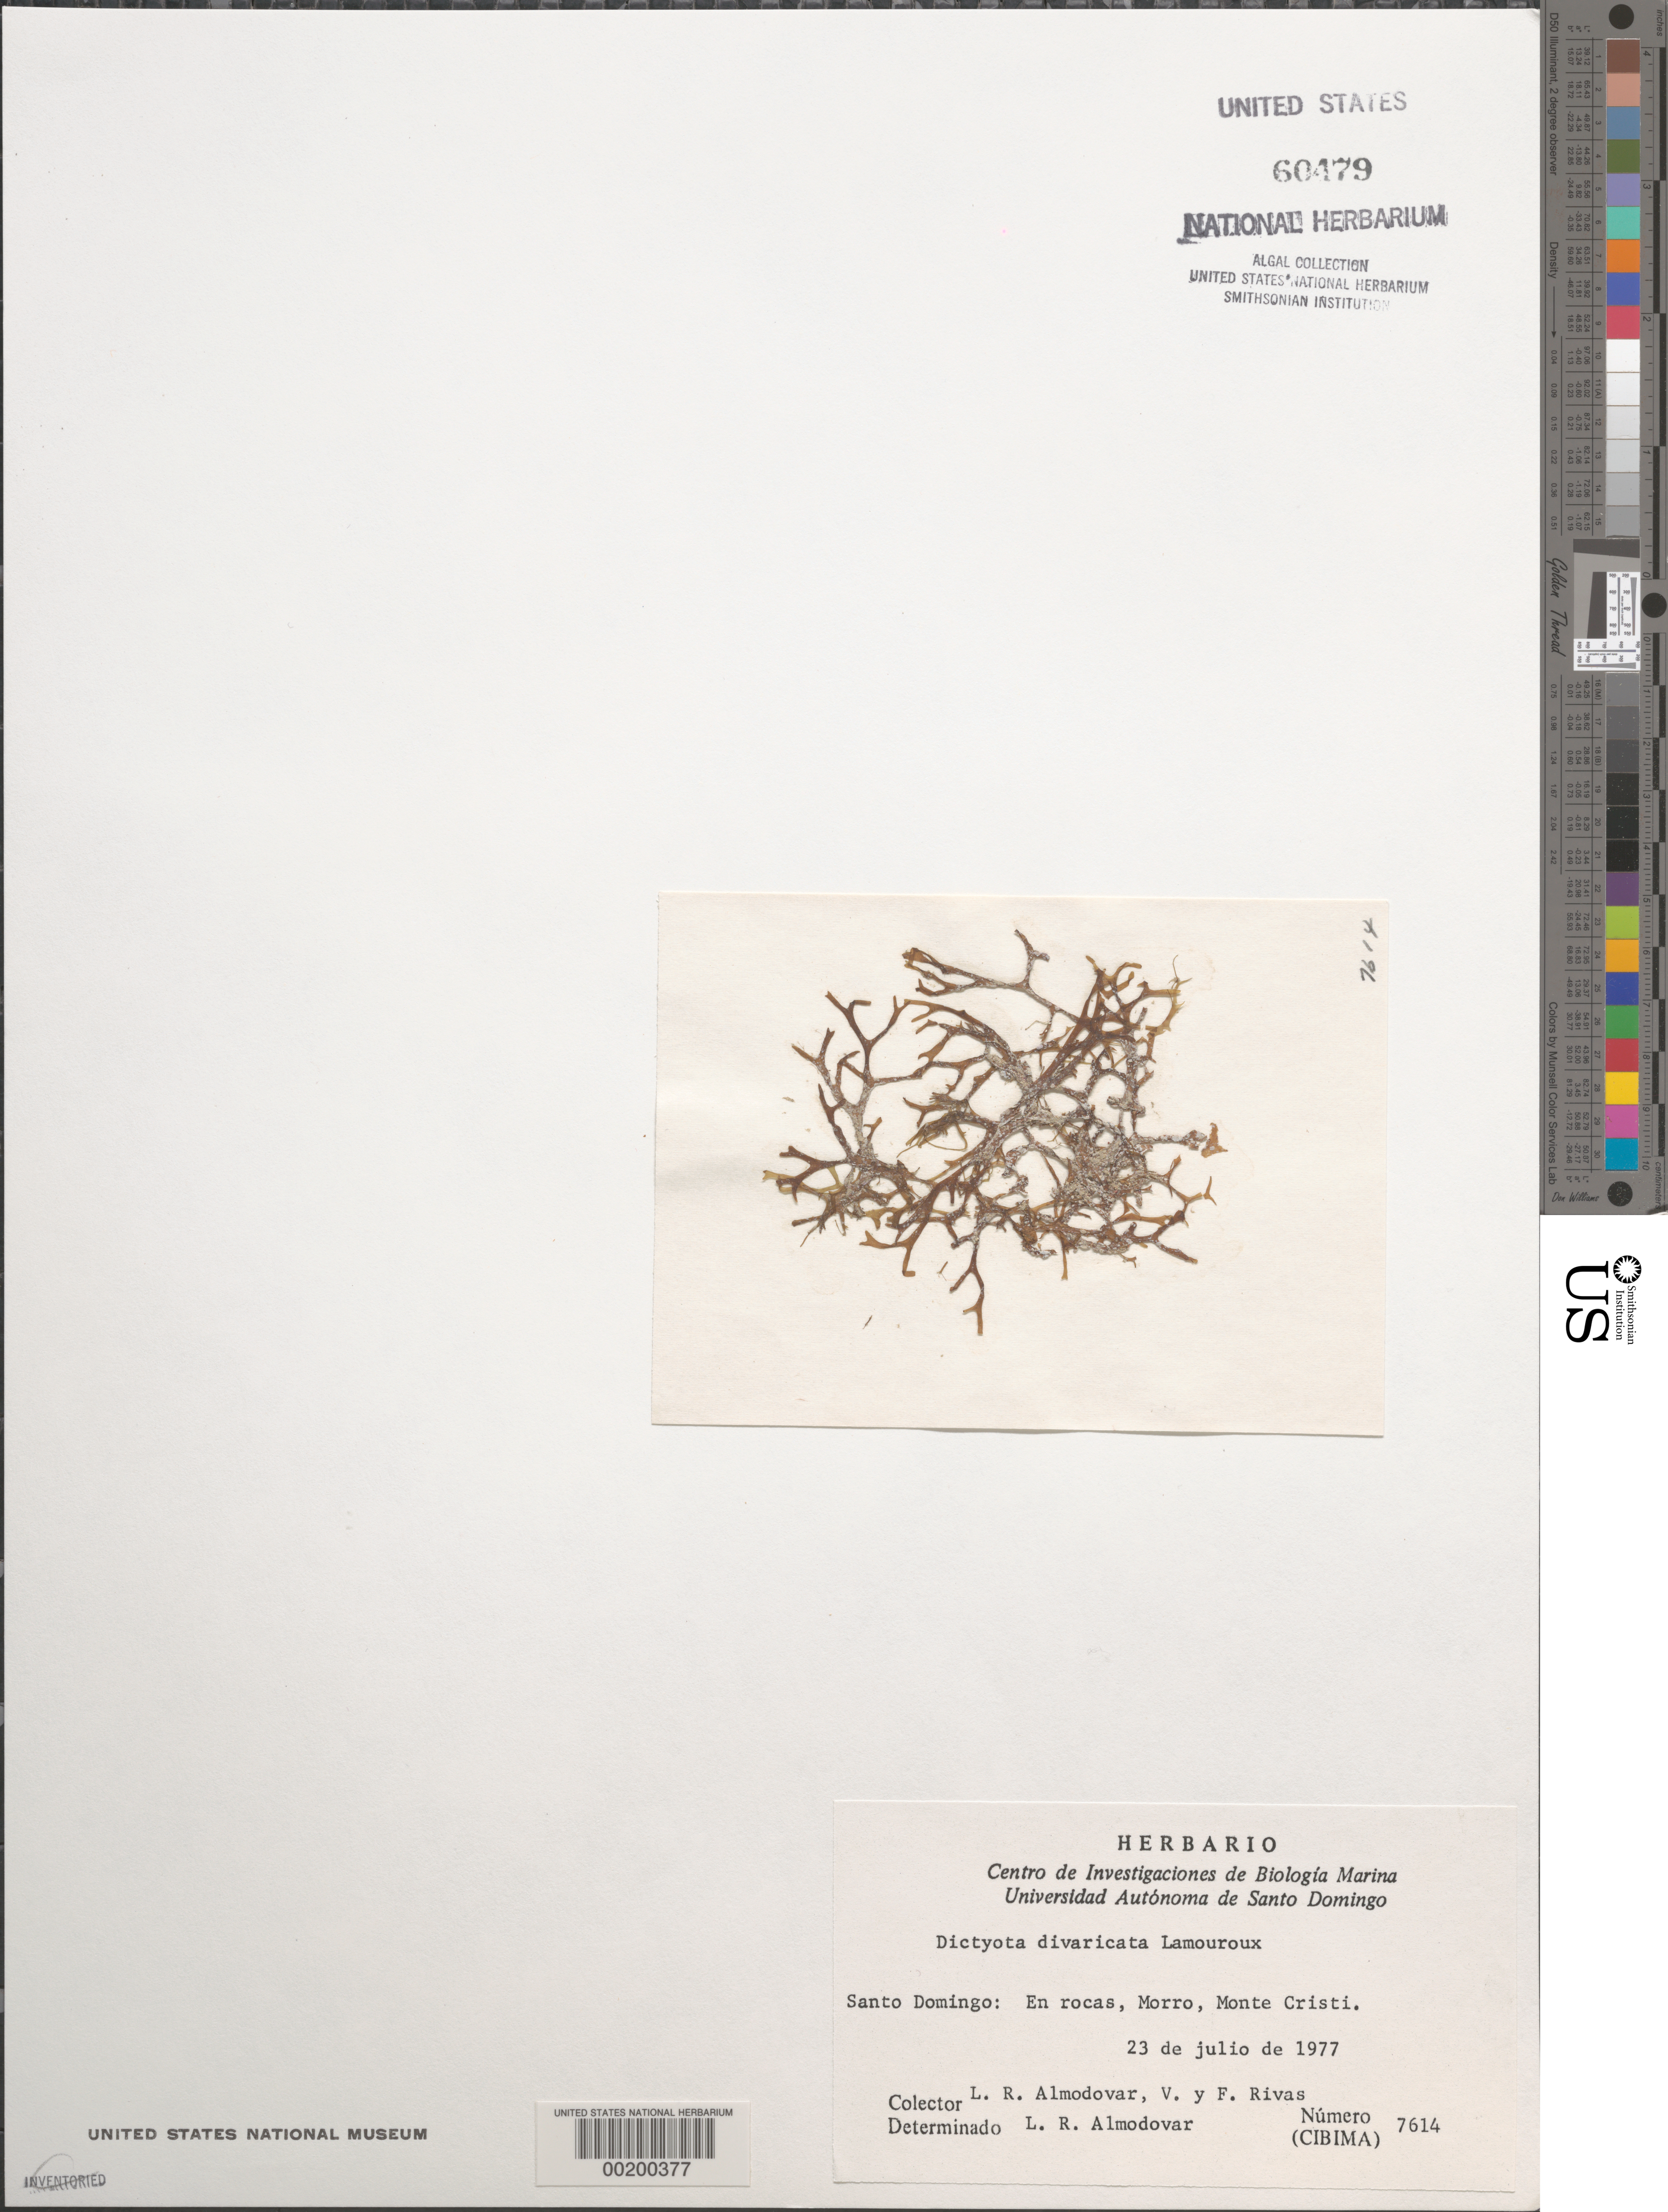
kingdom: Chromista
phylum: Ochrophyta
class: Phaeophyceae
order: Dictyotales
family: Dictyotaceae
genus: Dictyota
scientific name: Dictyota divaricata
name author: J.V.Lamouroux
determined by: Almodovar, L. R.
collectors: L. Almodovar, V. Rivas & E. Rivas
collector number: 7614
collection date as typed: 23 Jul 1977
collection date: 1977-07-23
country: Dominican Republic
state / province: Monte Cristi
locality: Morro, monte cristi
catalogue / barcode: US 60479